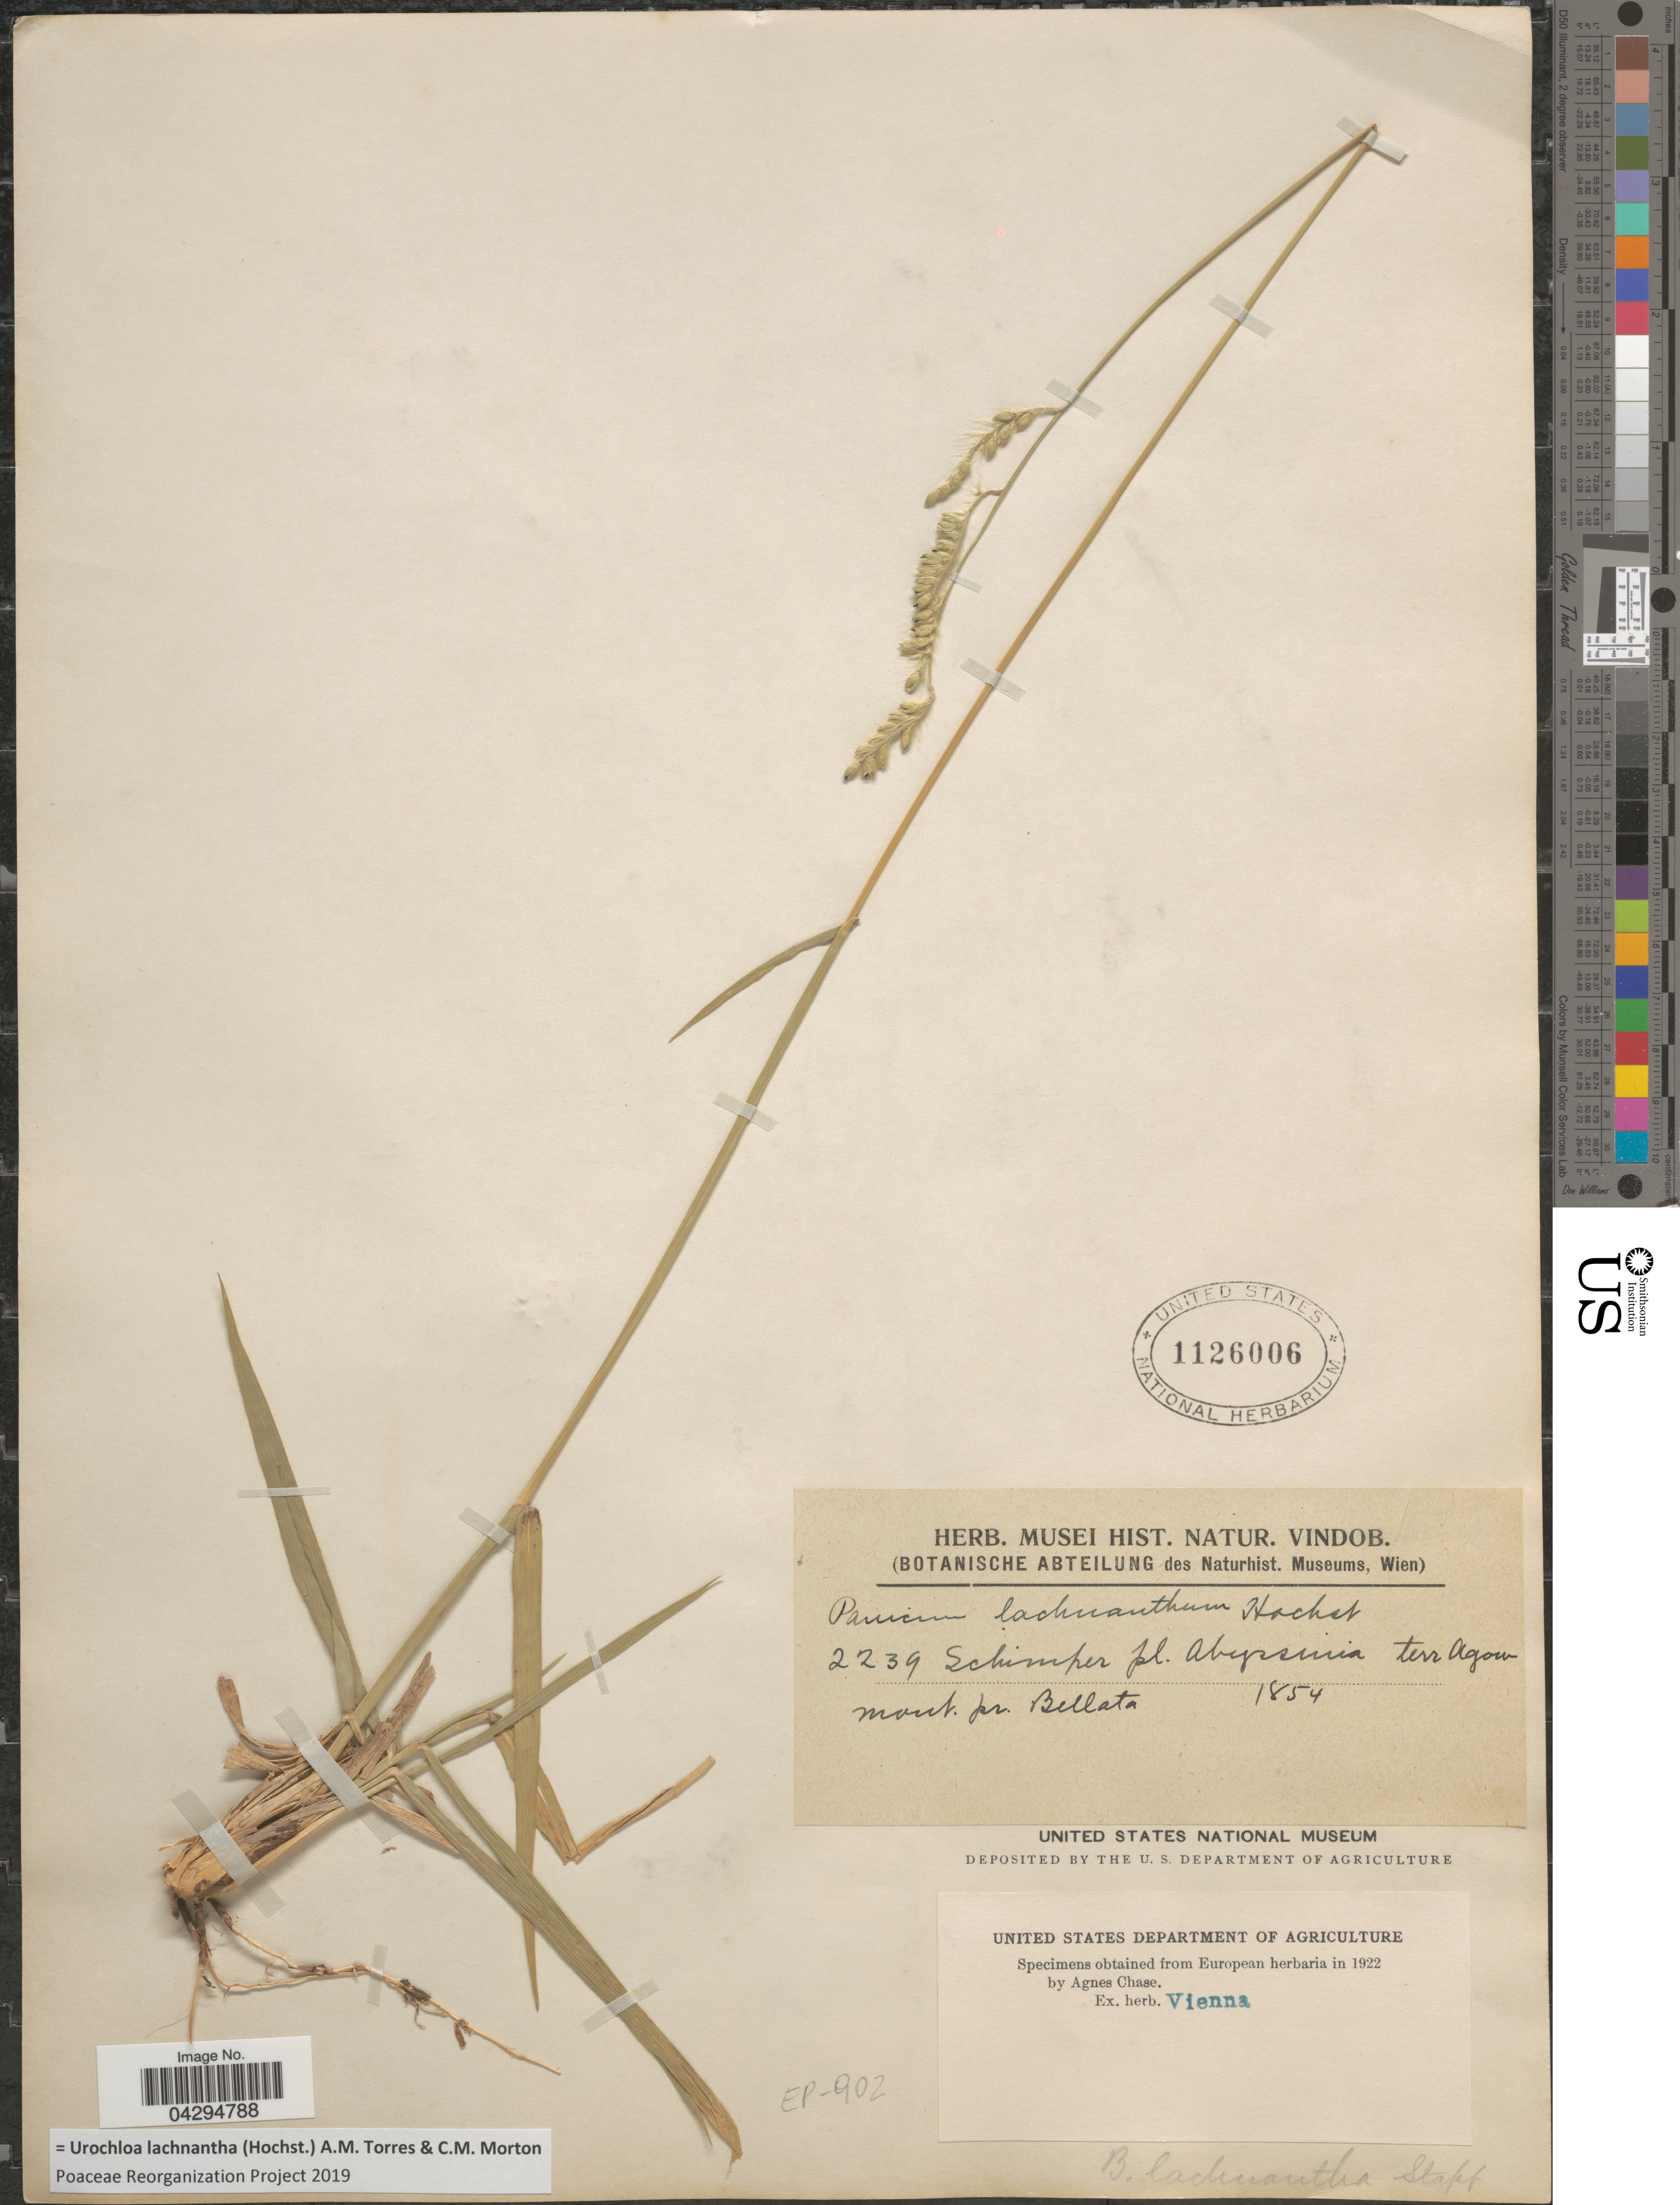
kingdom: Plantae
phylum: Tracheophyta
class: Liliopsida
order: Poales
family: Poaceae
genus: Urochloa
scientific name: Urochloa lachnantha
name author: (Hochst.) A.M. Torres & C.M. Morton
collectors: -. Schimper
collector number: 2239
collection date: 1854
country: Ethiopia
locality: Abyssinia terr Agow. Mont. Pr. Bellata.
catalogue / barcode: US 1126006